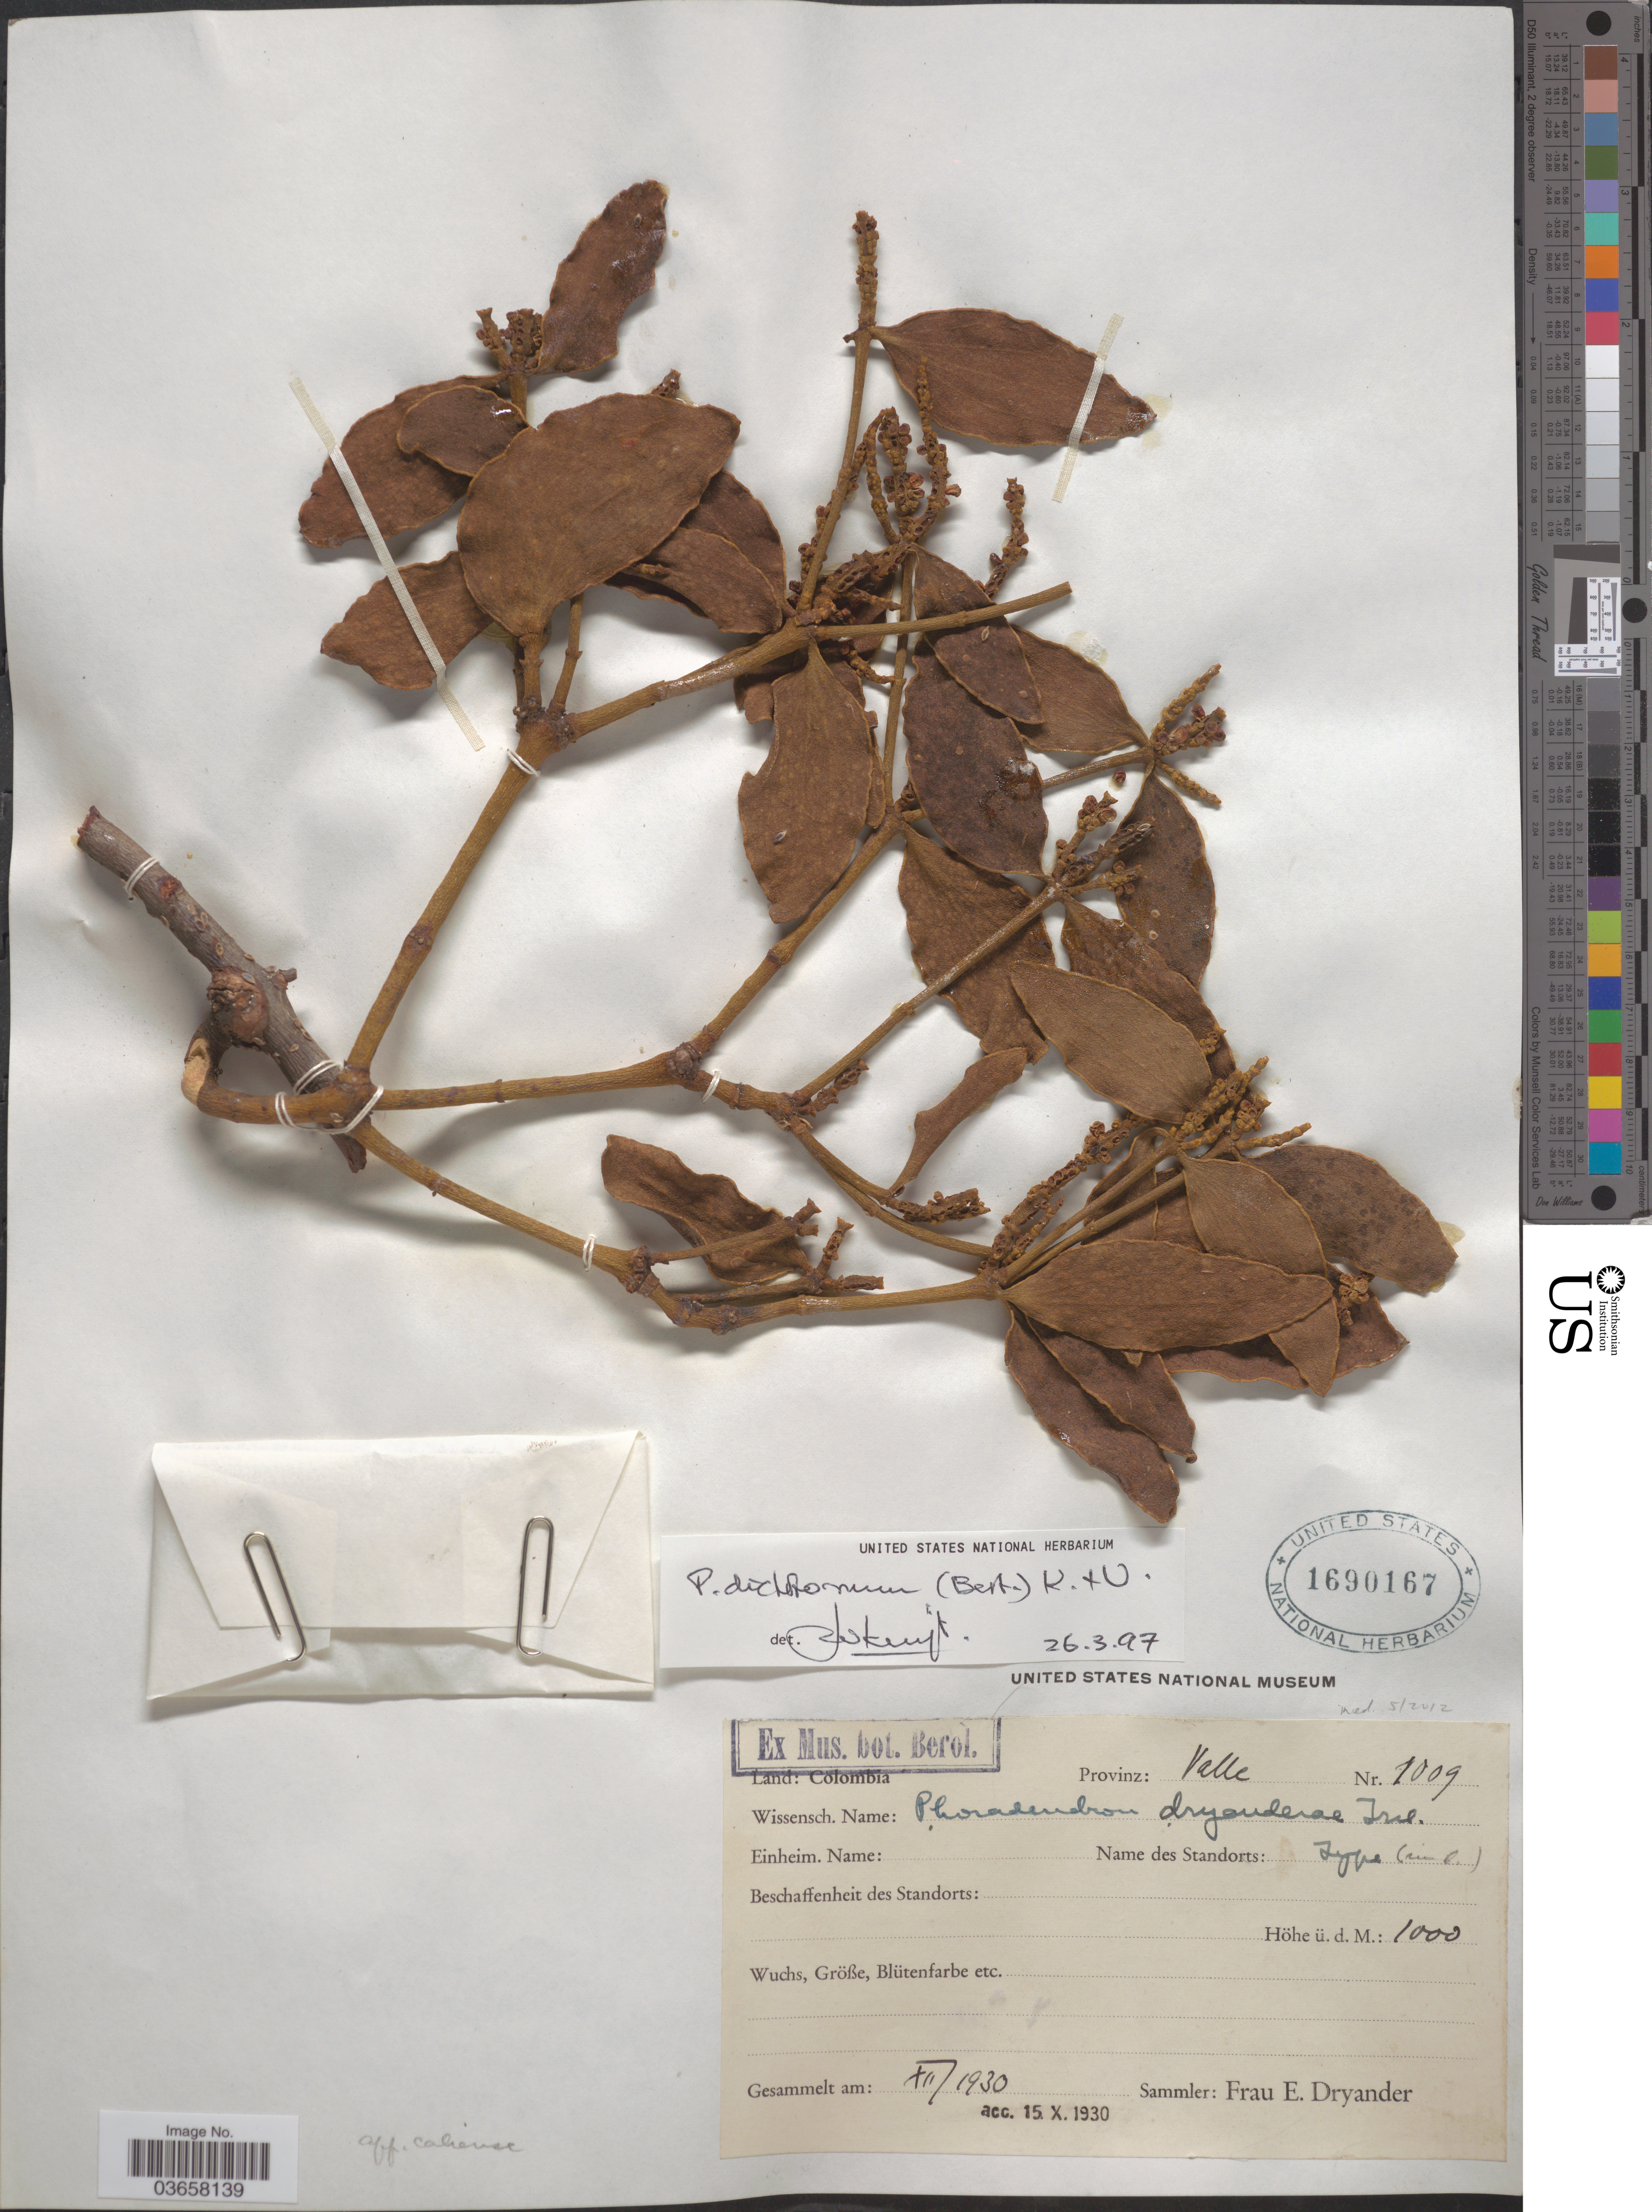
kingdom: Plantae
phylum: Tracheophyta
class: Magnoliopsida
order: Santalales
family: Viscaceae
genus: Phoradendron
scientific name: Phoradendron dichotomum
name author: (D. Don) Ettingsh.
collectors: F. Dryander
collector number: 1009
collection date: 1930-12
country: Colombia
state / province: Valle del Cauca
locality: Provinz: Valle.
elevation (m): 1000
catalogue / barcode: US 1690167